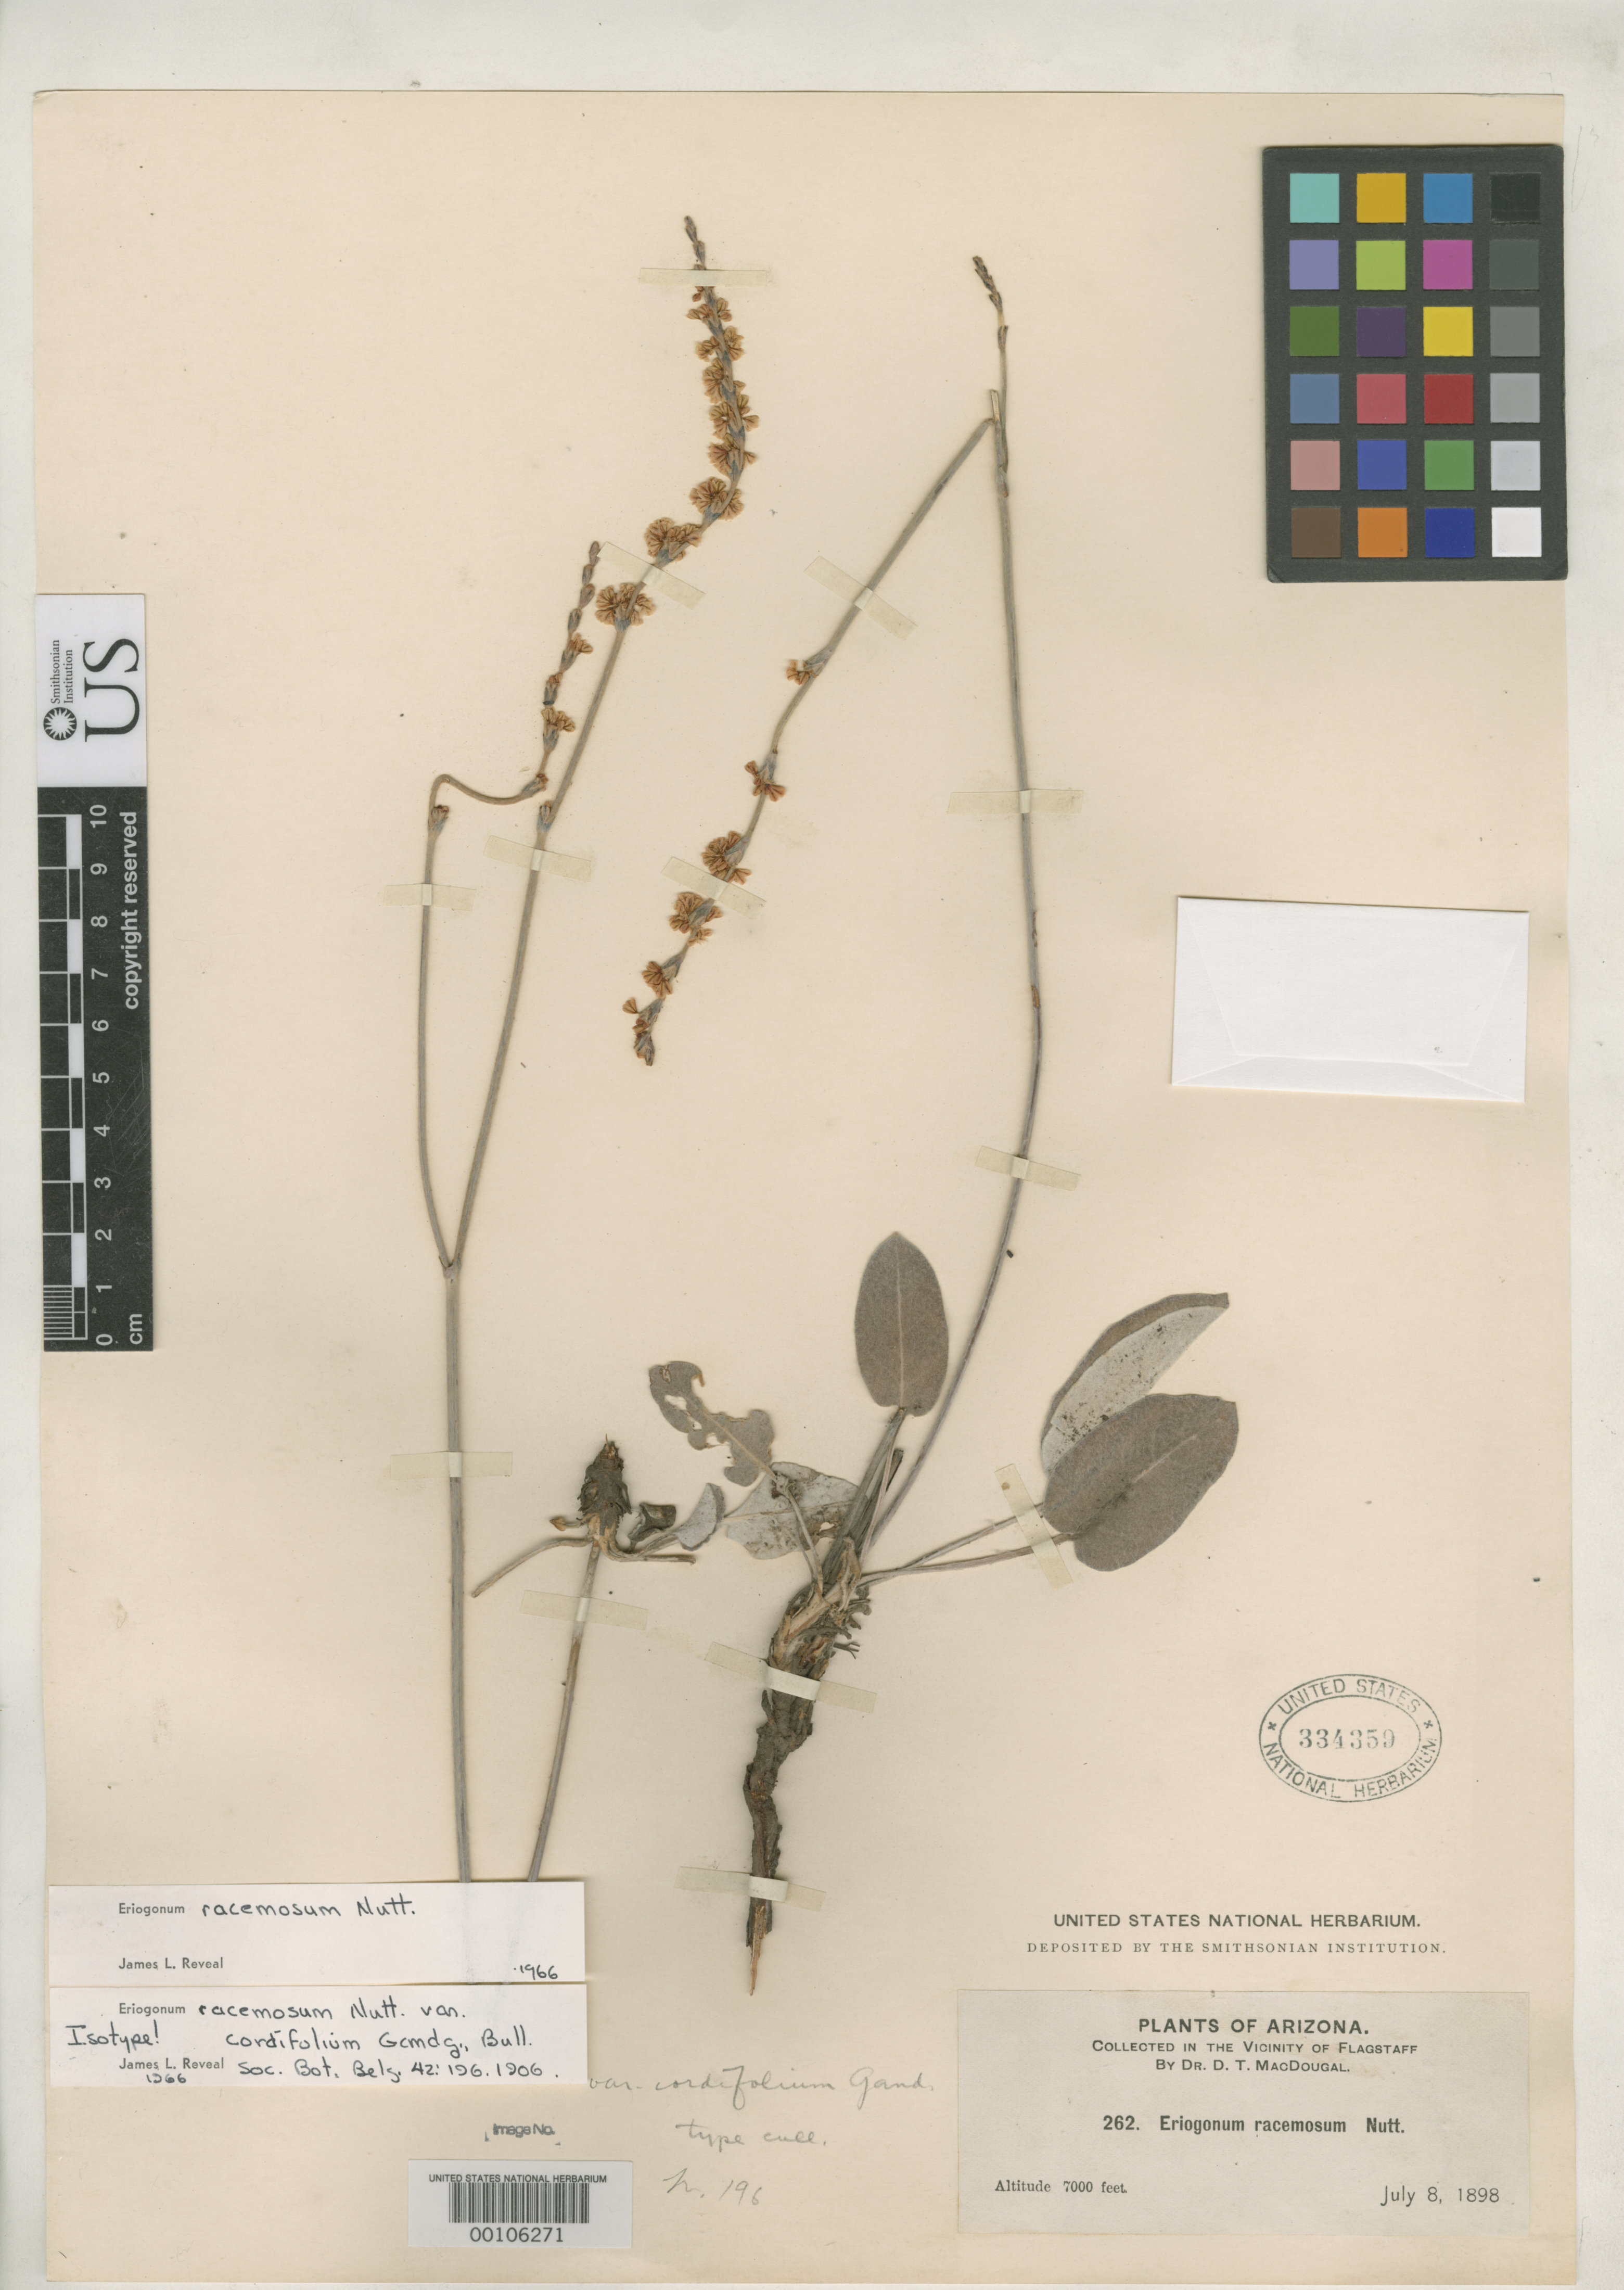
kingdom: Plantae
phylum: Tracheophyta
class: Magnoliopsida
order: Caryophyllales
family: Polygonaceae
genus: Eriogonum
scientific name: Eriogonum racemosum var. cordifolium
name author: Gand.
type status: Isotype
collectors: D. T. MacDougal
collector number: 262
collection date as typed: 08 Jul 1898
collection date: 1898-07-08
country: United States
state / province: Arizona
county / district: Coconino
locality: Near Flagstaff.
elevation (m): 2134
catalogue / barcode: US 334359